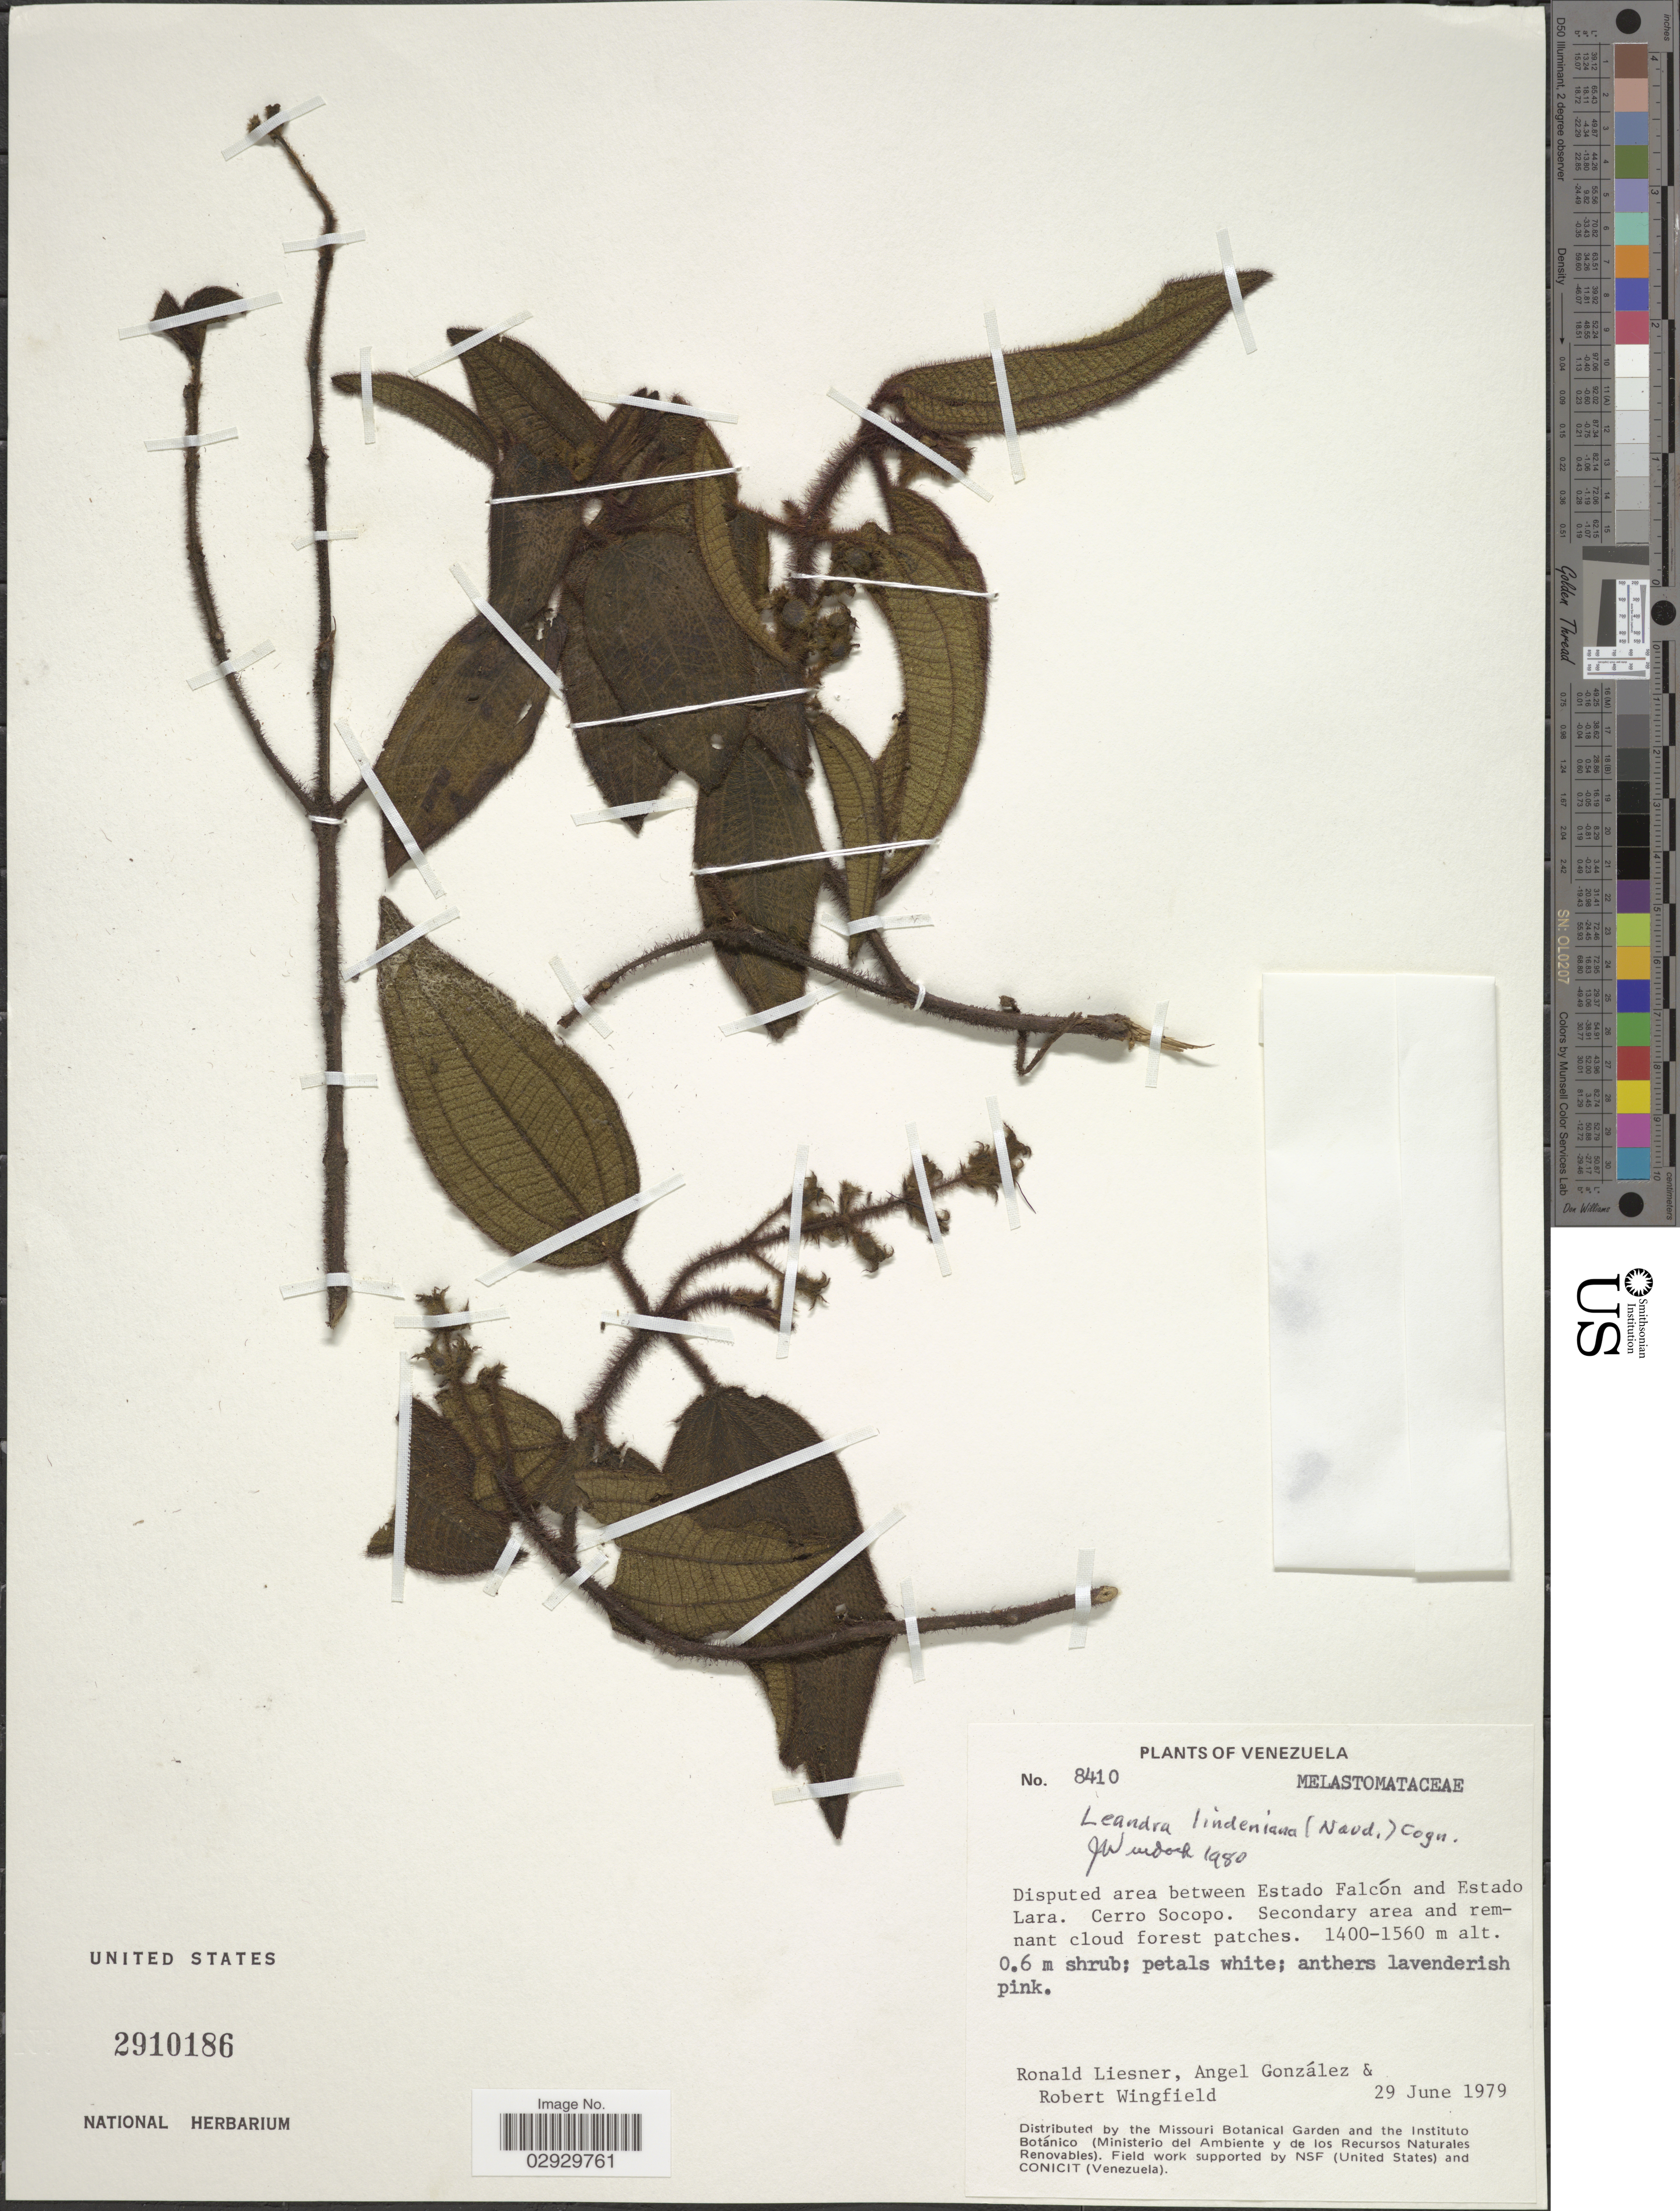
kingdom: Plantae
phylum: Tracheophyta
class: Magnoliopsida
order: Myrtales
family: Melastomataceae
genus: Leandra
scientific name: Leandra lindeniana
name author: (Naudin) Cogn.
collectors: R. L. Liesner, A. C. González & R. C. Wingfield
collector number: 8410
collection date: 1979-06-29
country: Venezuela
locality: Disputed area between Estado Falcón and Estado Lara. Cerro Socopo.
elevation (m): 1400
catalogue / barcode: US 2910186